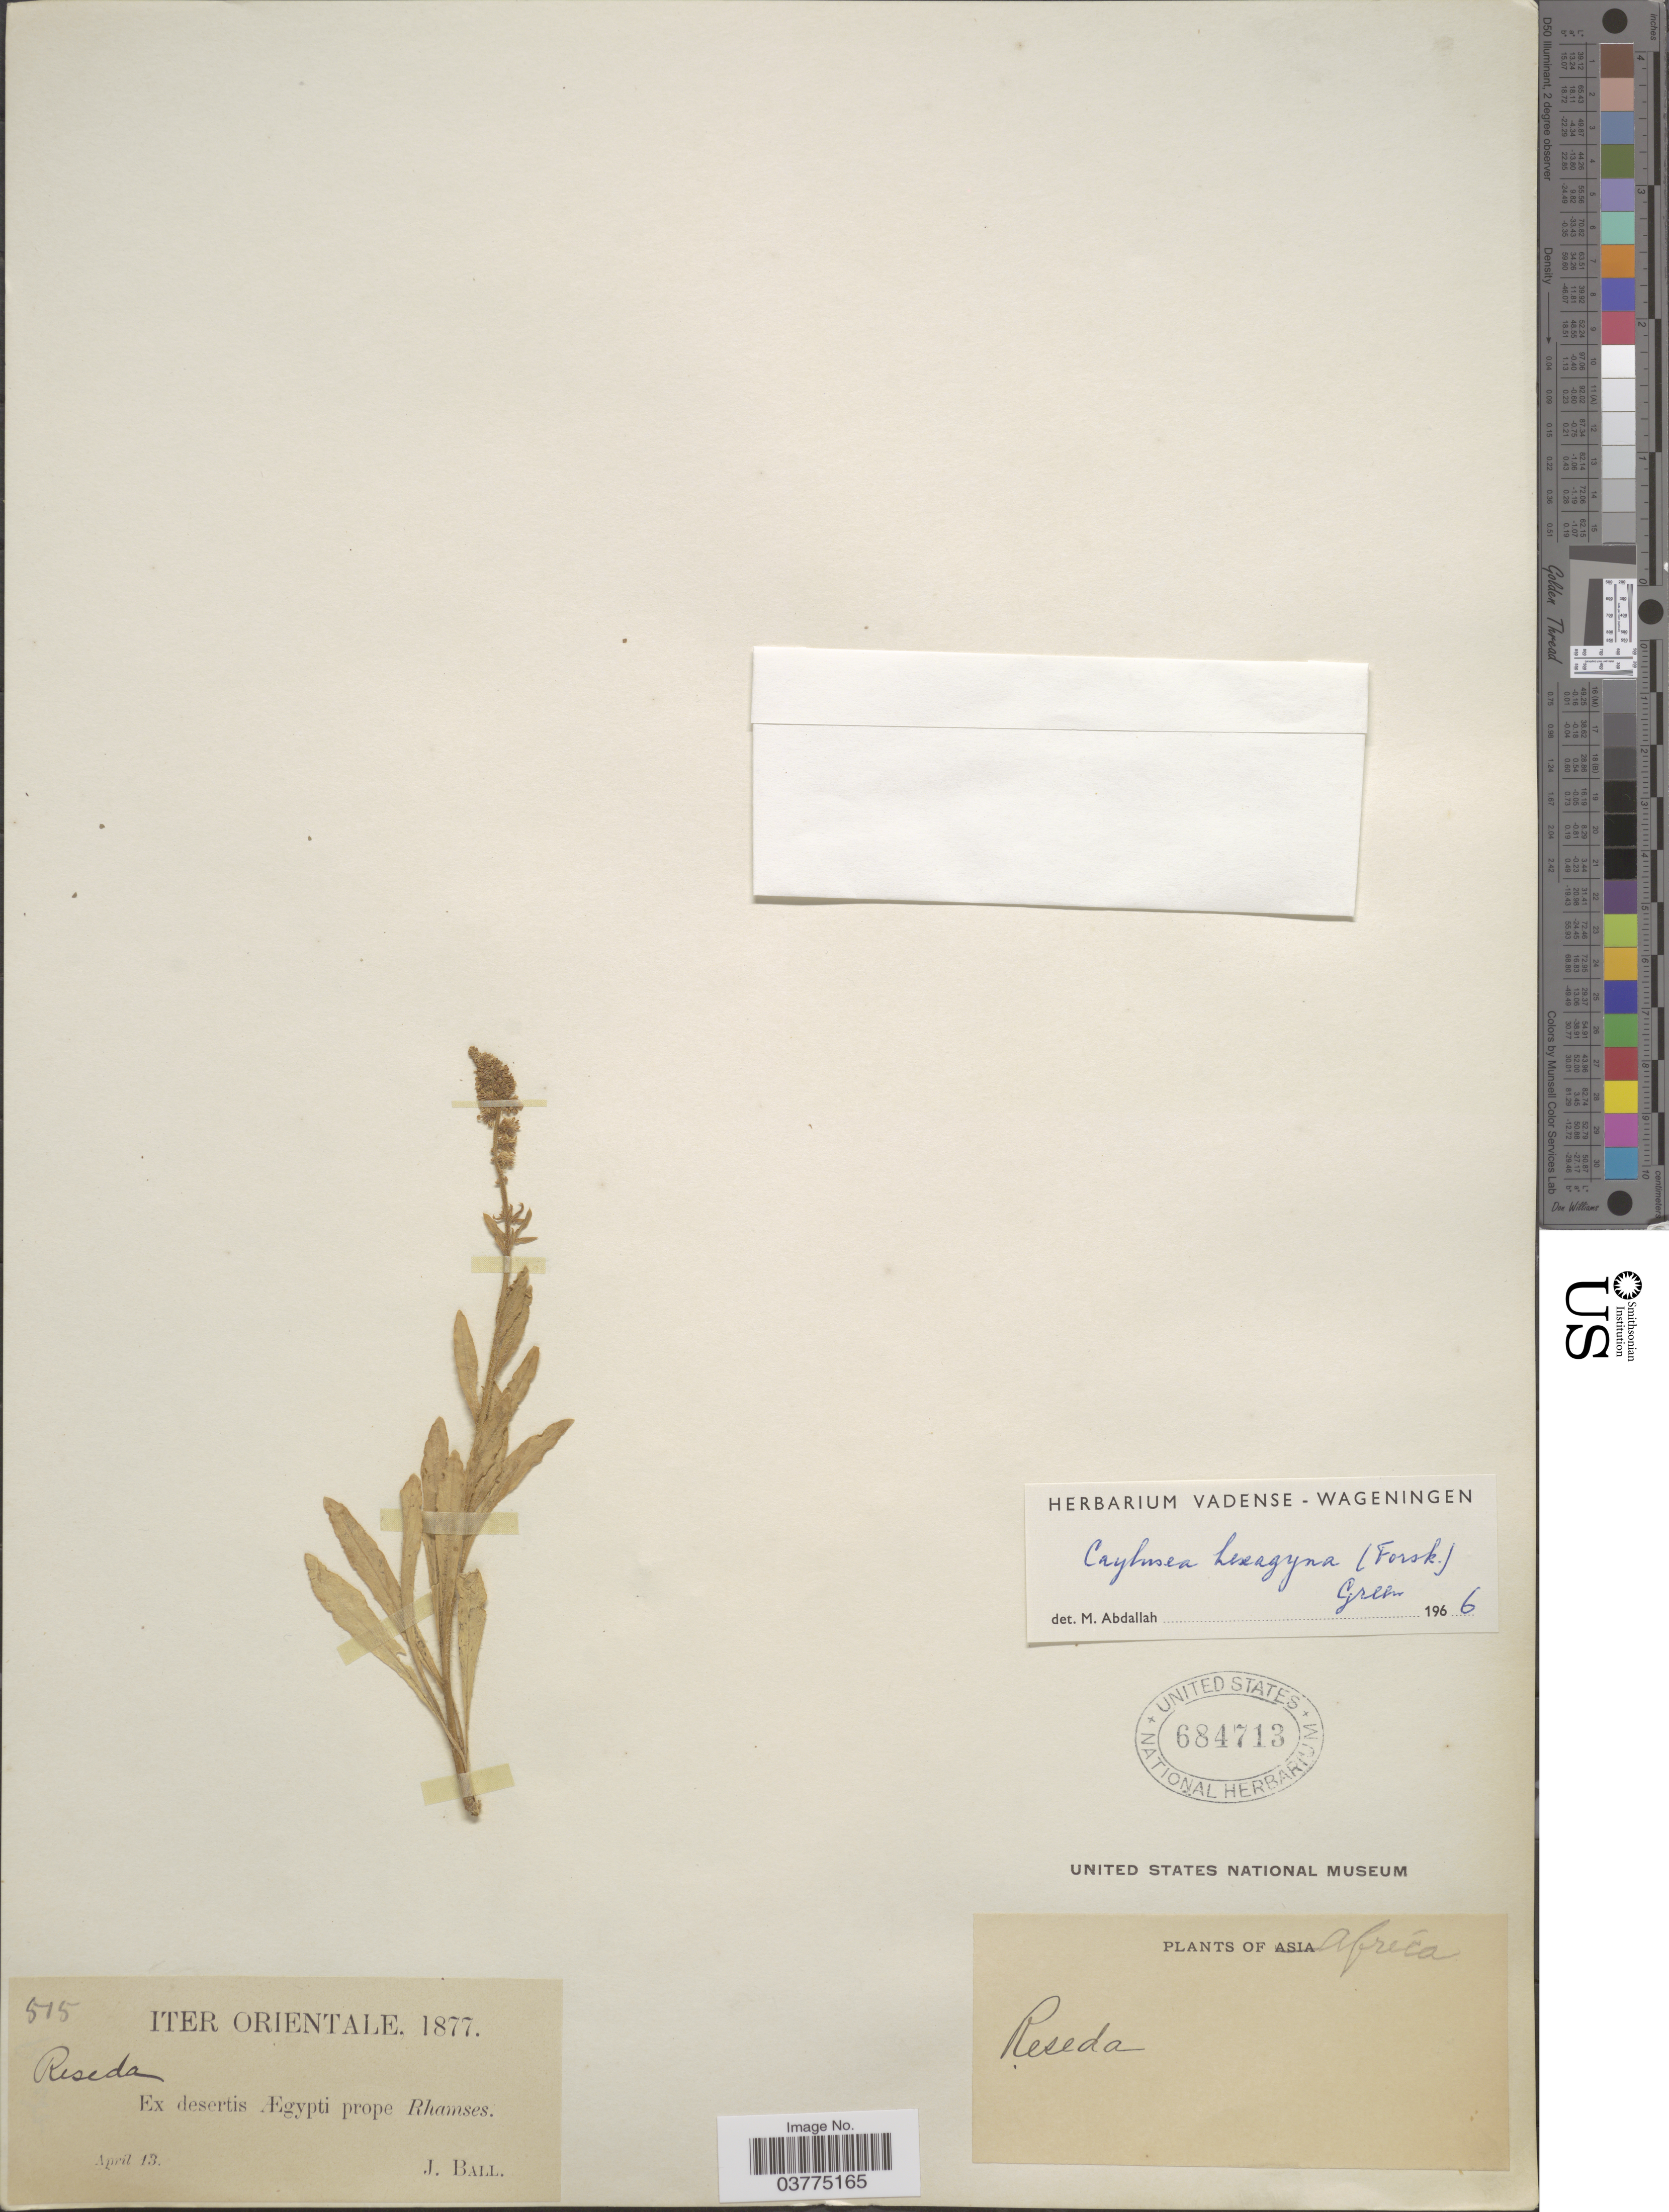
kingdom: Plantae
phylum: Tracheophyta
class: Magnoliopsida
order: Brassicales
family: Resedaceae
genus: Caylusea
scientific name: Caylusea hexagyna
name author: (Forssk.) M.L. Green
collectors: J. Ball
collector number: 515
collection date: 1877-04-13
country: Egypt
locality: Iter Orientale. Ex desertis Ægypti prope Rhamses.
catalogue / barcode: US 684713